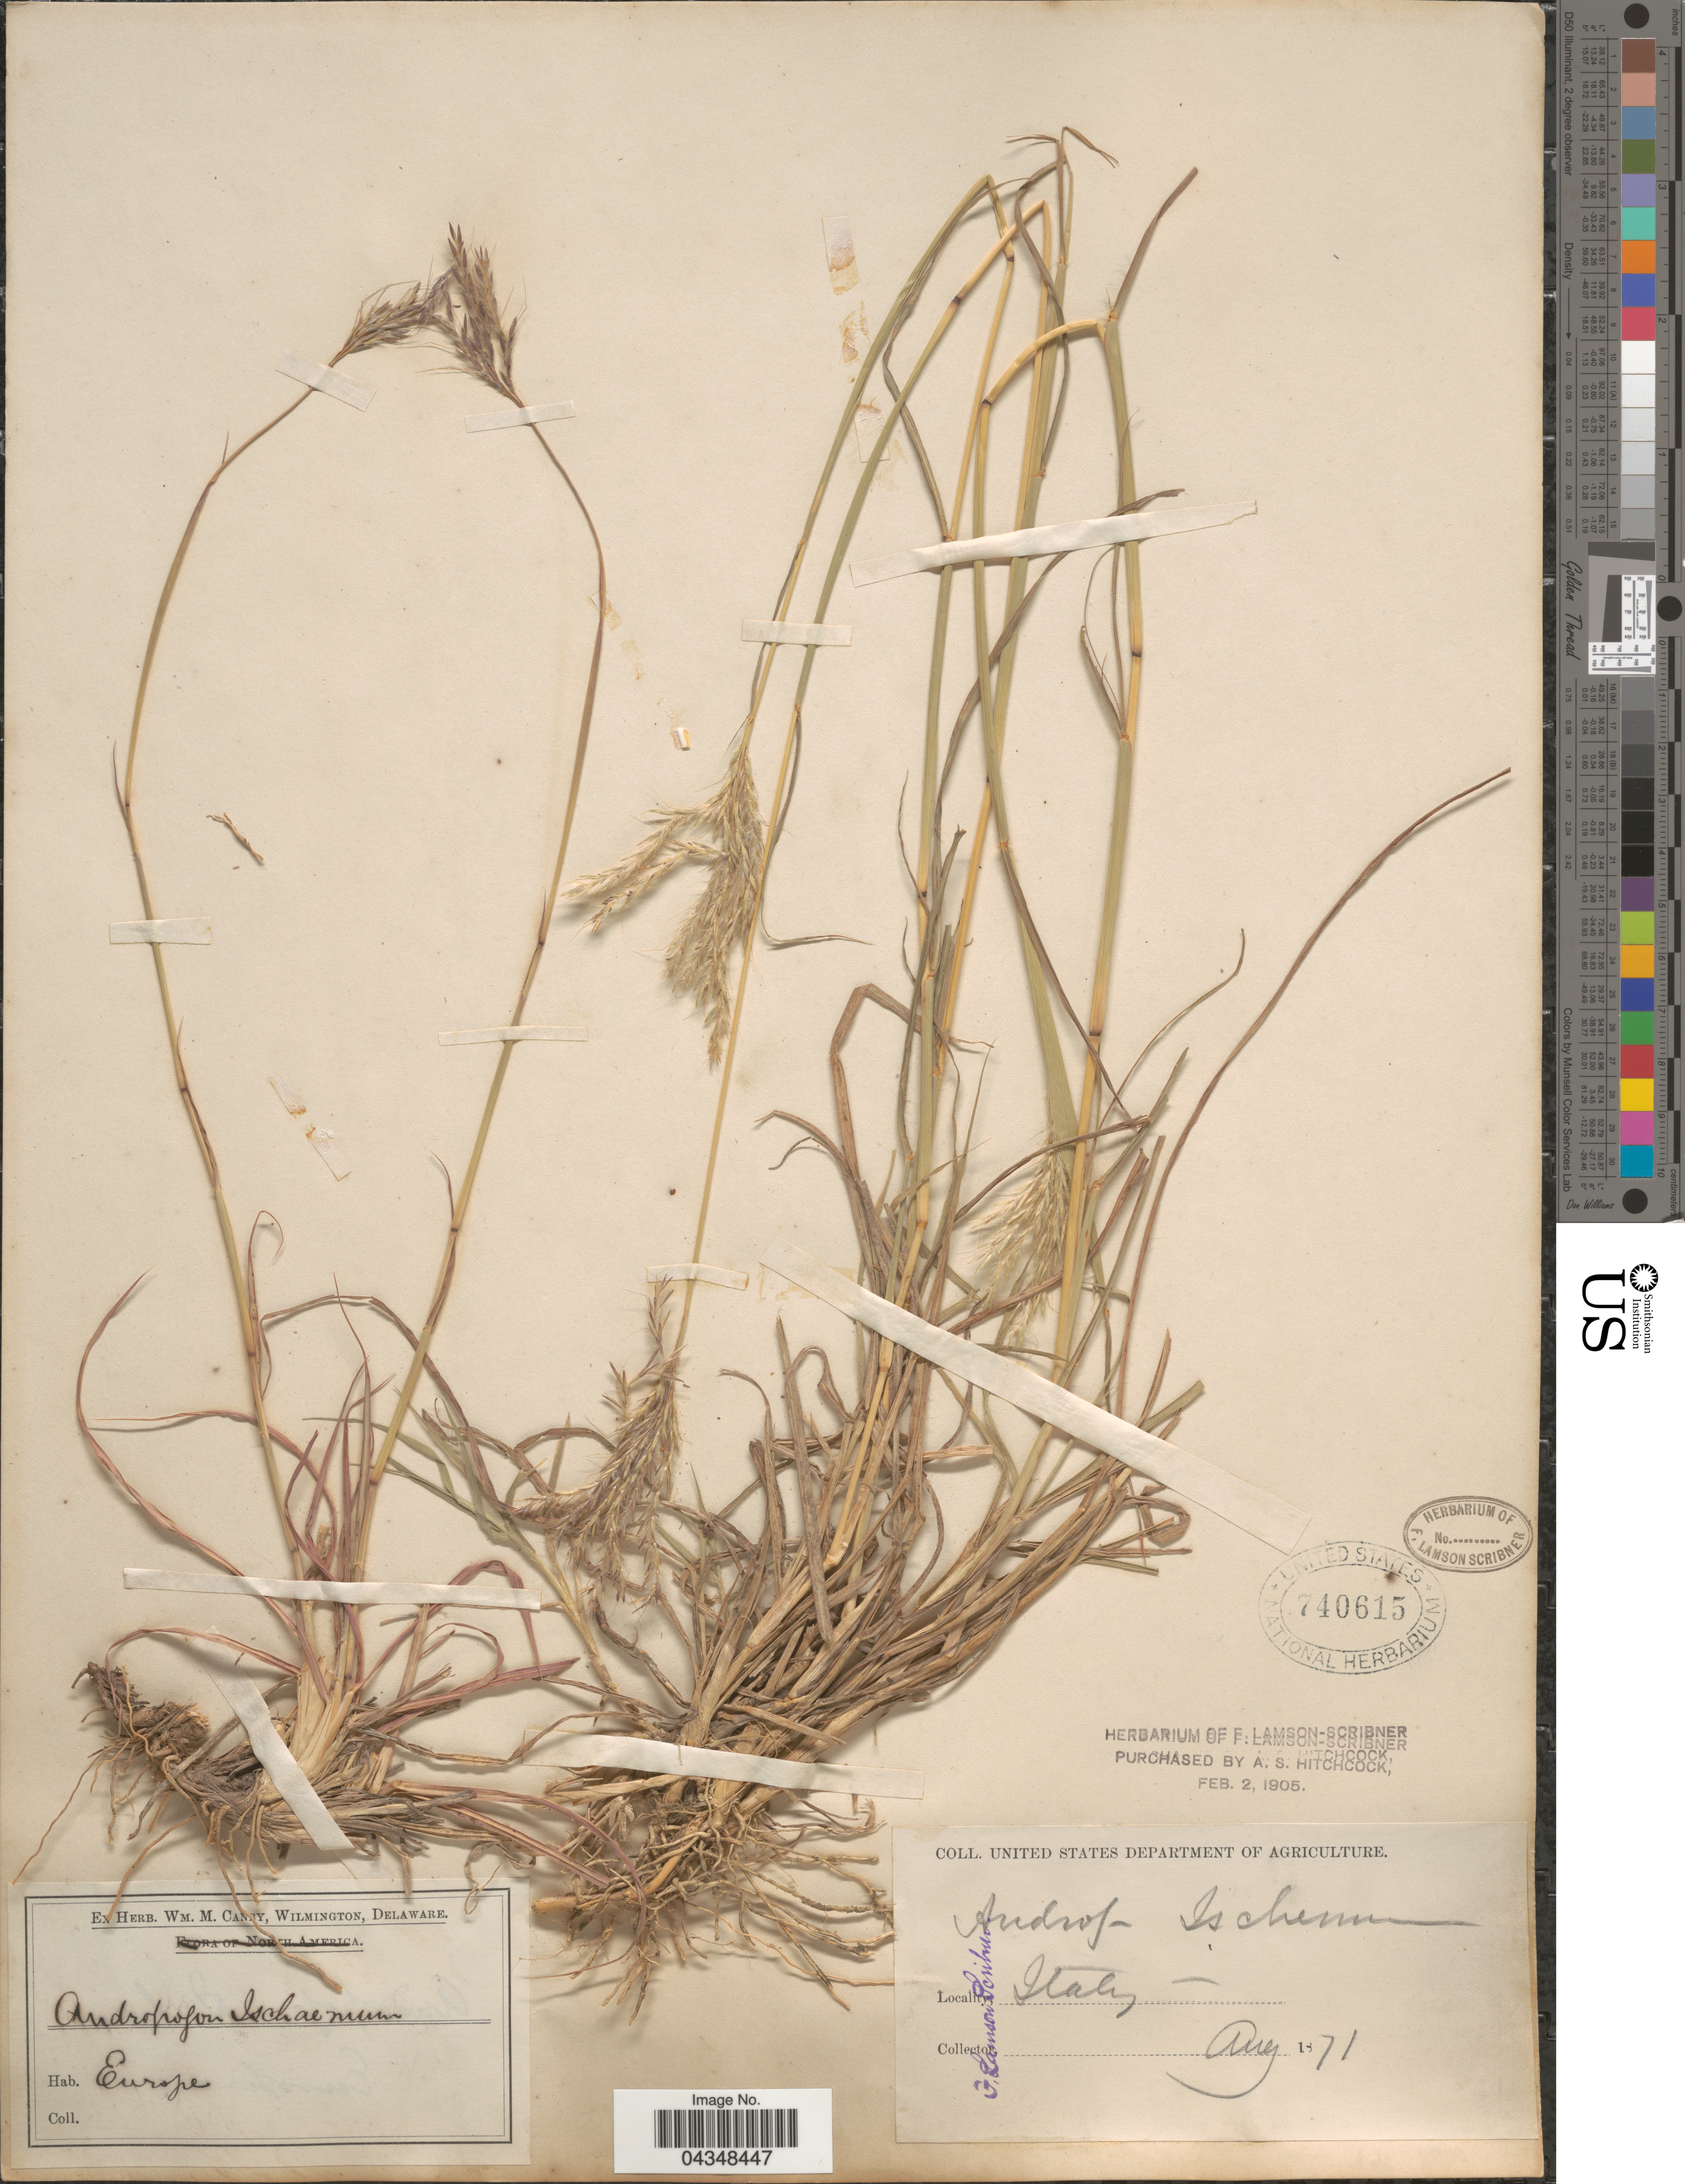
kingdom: Plantae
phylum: Tracheophyta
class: Liliopsida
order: Poales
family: Poaceae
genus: Bothriochloa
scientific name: Bothriochloa ischaemum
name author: (L.) Keng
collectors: F. Lamson-Scribner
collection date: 1871-08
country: Italy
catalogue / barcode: US 740615